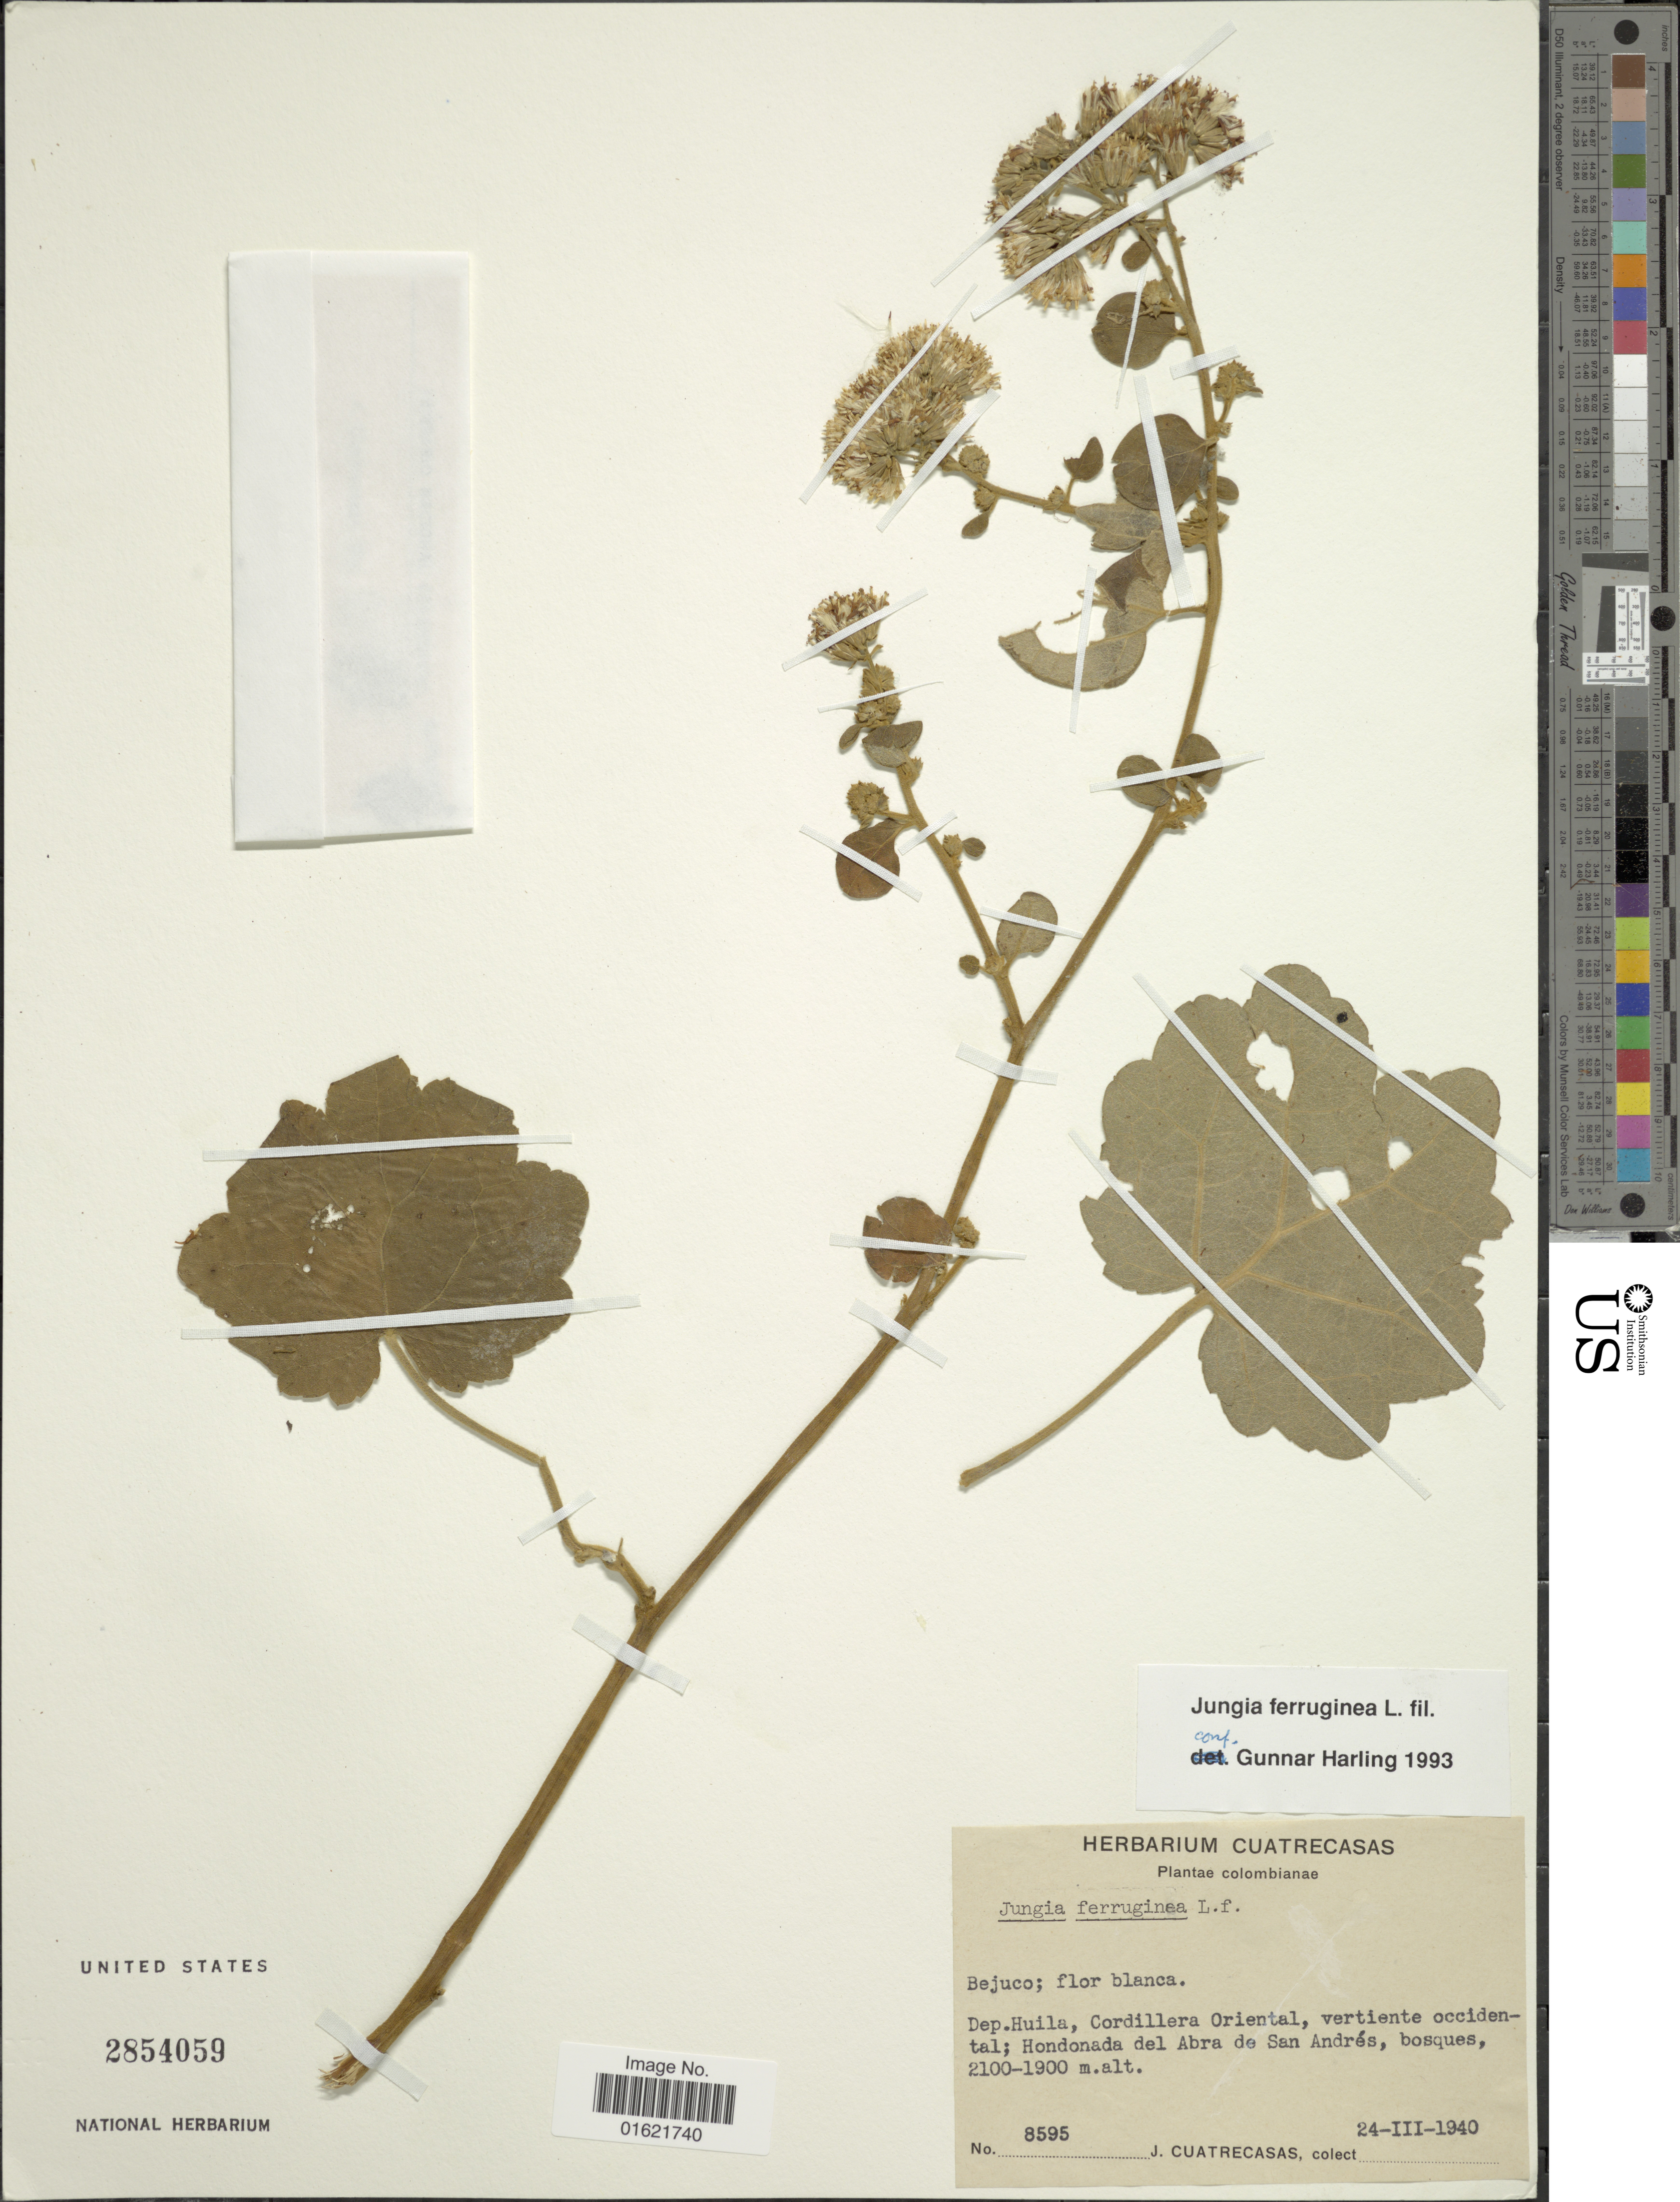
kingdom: Plantae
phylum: Tracheophyta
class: Magnoliopsida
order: Asterales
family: Asteraceae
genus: Jungia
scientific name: Jungia ferruginea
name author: L. f.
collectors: J. Cuatrecasas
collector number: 8595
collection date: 1940-03-24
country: Colombia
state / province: Huila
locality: Dep. Huila: Cordillera Oriental, vertiente occidental; Hondonada del Abra de San Andres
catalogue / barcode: US 2854059